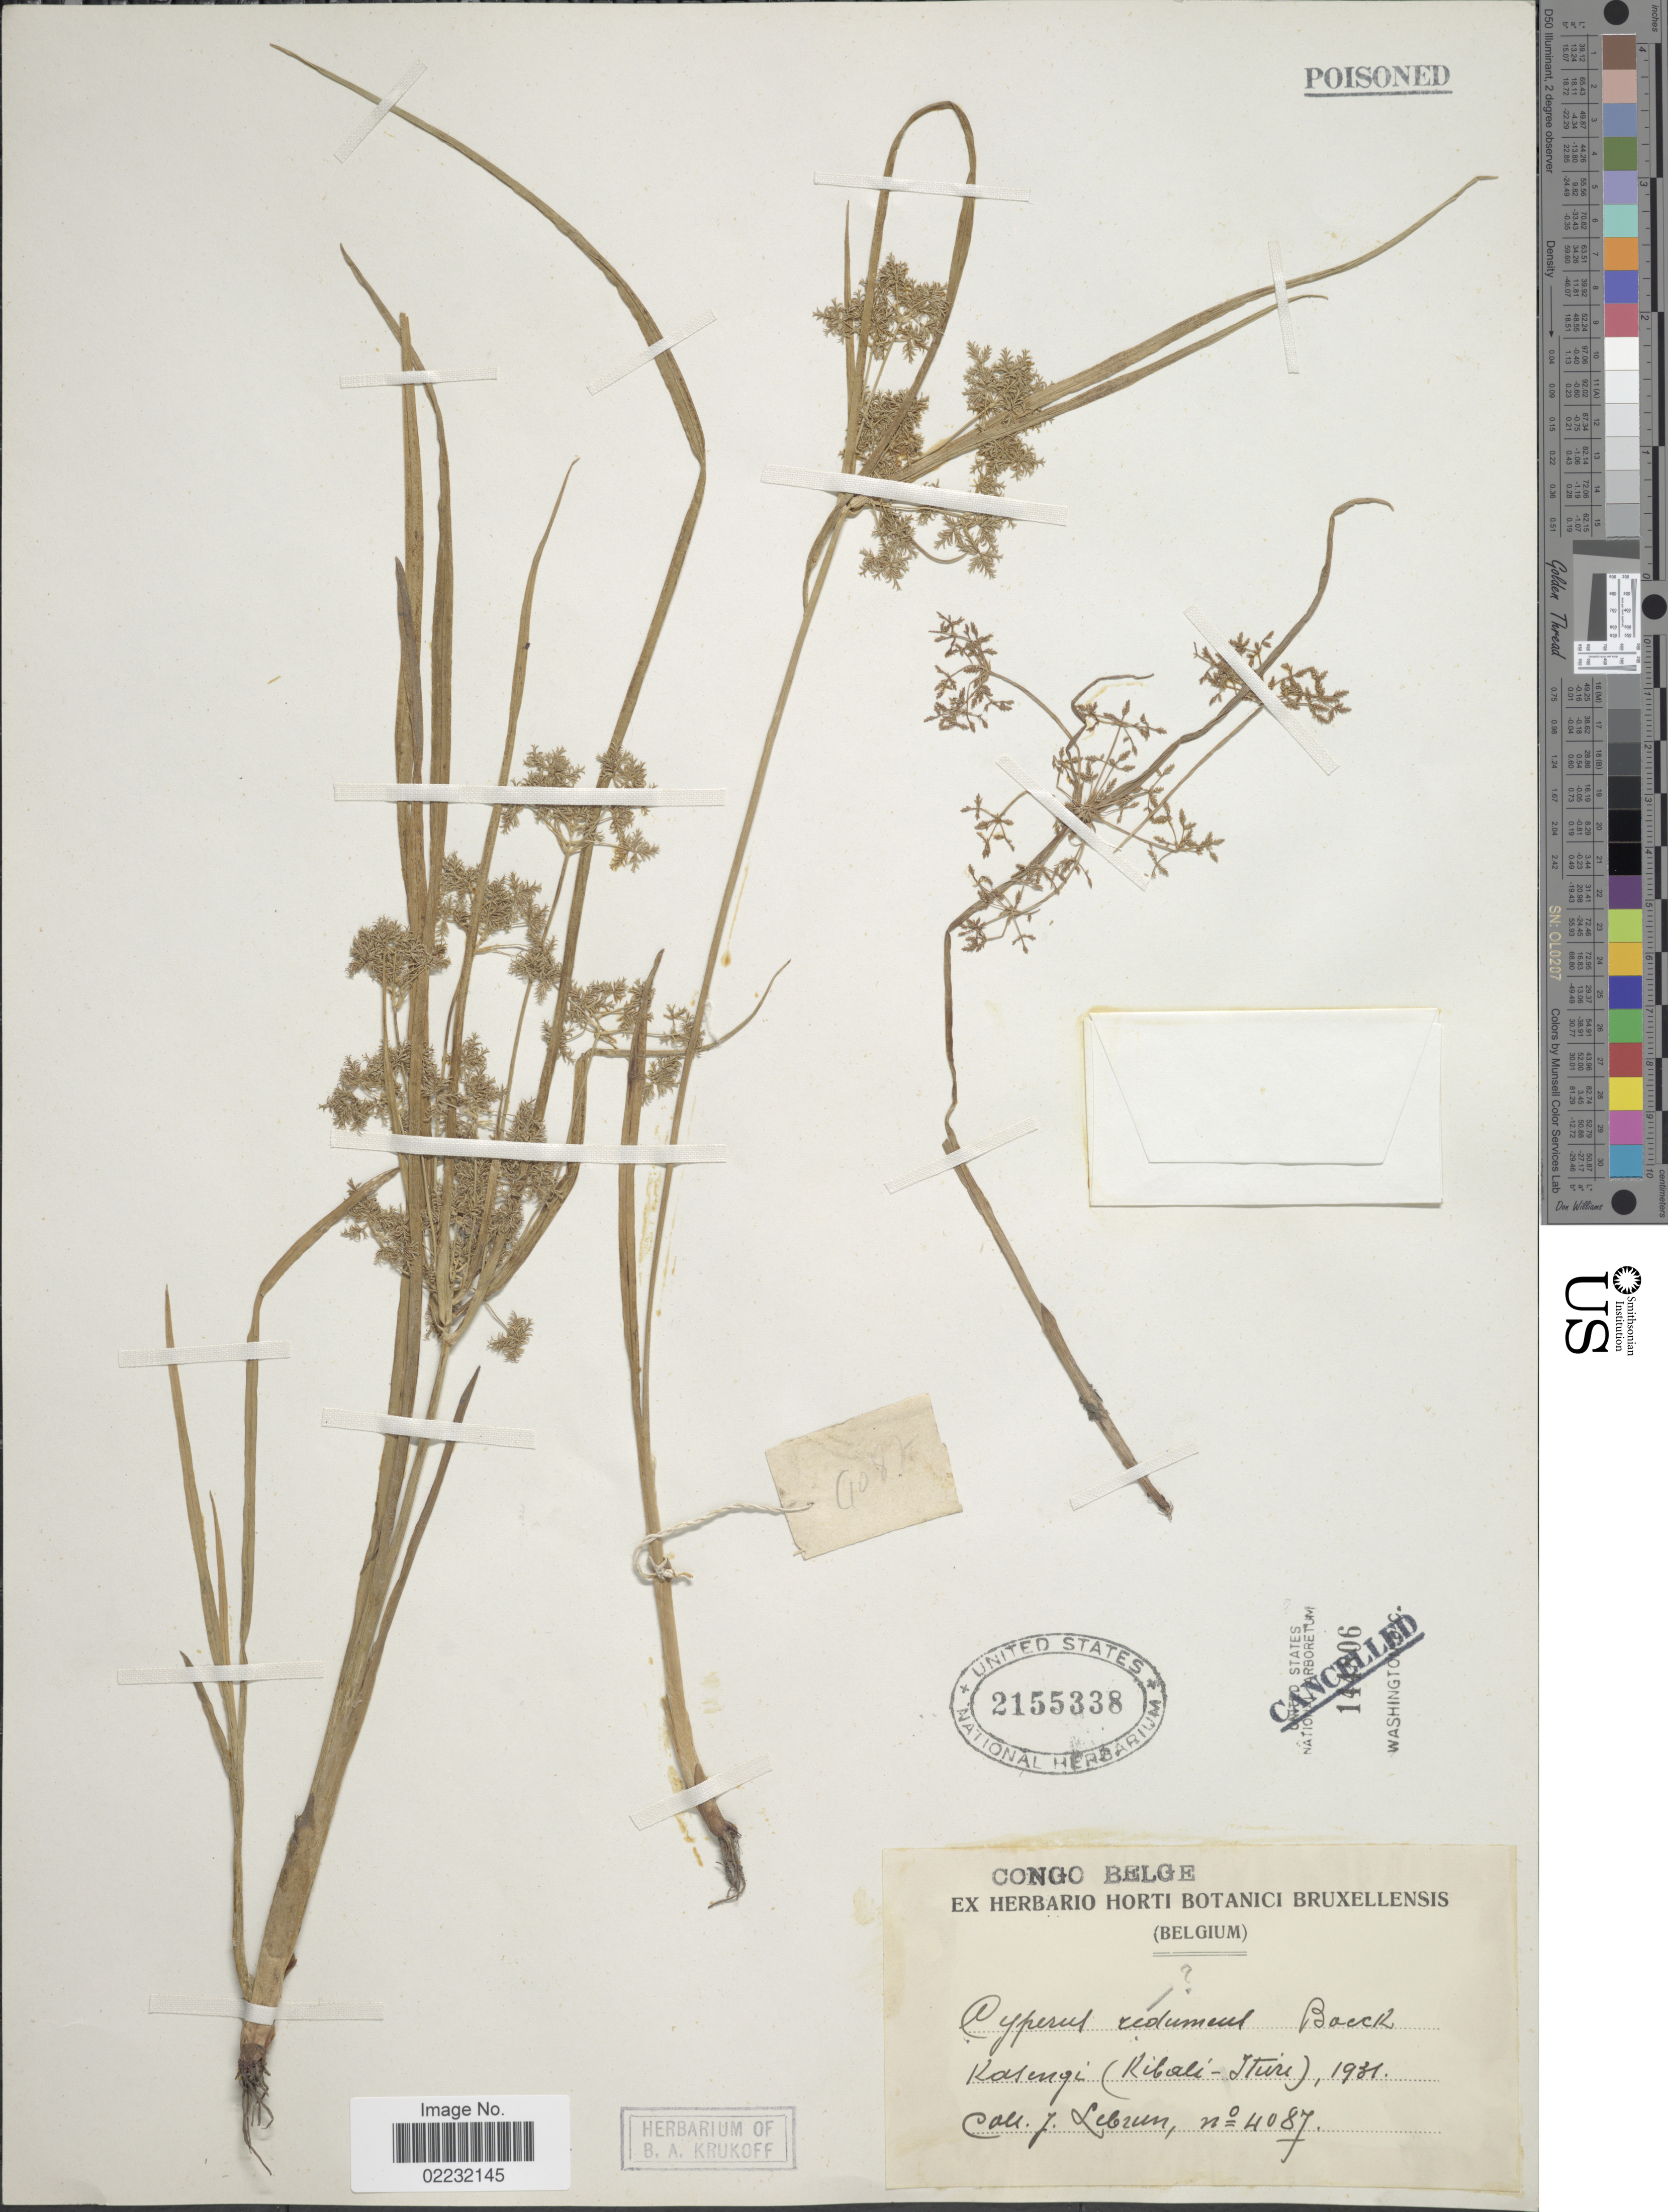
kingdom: Plantae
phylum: Tracheophyta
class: Liliopsida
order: Poales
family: Cyperaceae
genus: Cyperus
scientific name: Cyperus reduncus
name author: Hochst. ex Boeckeler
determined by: Strong, Mark T., (BOT), Smithsonian Institution - National Museum of Natural History (UNITED STATES)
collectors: J. A. Lebrun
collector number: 4087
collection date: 1931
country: Congo, Democratic Republic of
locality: Congo Belge, Kasengi (Kibali-Ituri)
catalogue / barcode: US 2155338